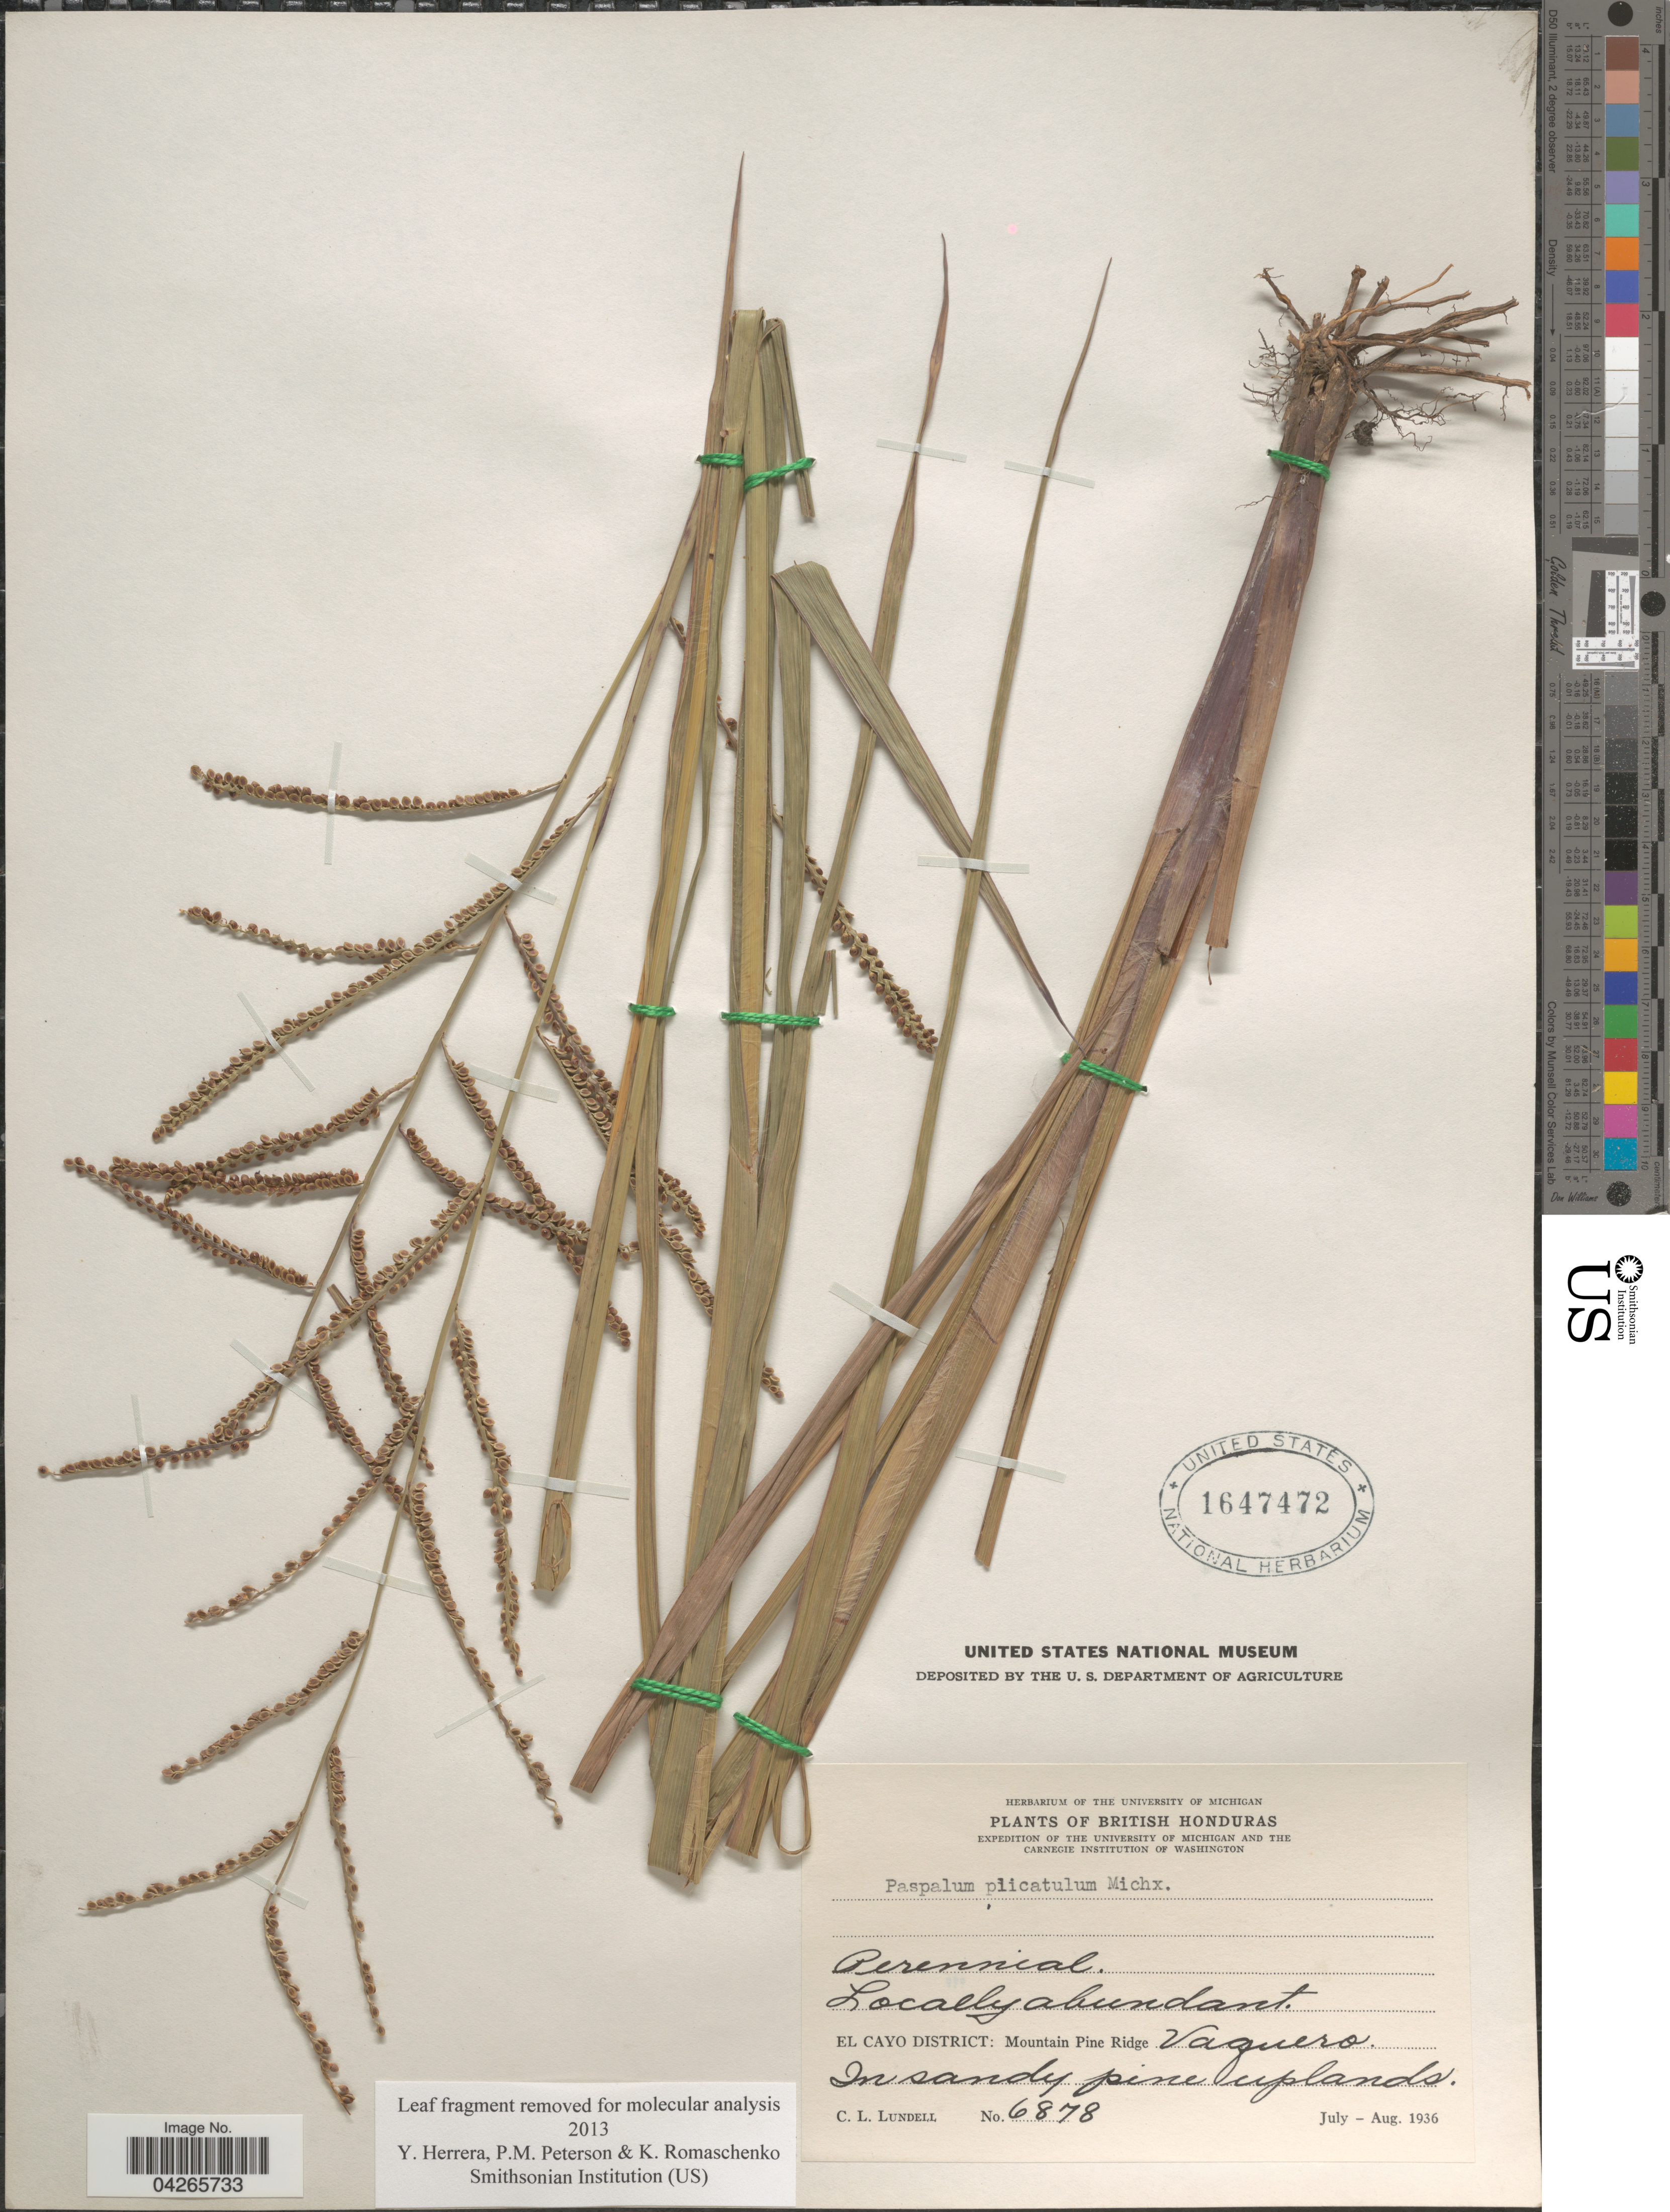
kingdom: Plantae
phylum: Tracheophyta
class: Liliopsida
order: Poales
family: Poaceae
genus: Paspalum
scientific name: Paspalum plicatulum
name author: Michx.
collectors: C. L. Lundell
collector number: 6878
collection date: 1936-07/1936-08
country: Belize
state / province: Cayo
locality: British Honduras. Expedition of the University of Michigan and the Carnegie Institution of Washington. Locally abundant. El Cayo District: Mountain Pine Ridge Vaquero. In sandy pine upland.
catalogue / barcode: US 1647472